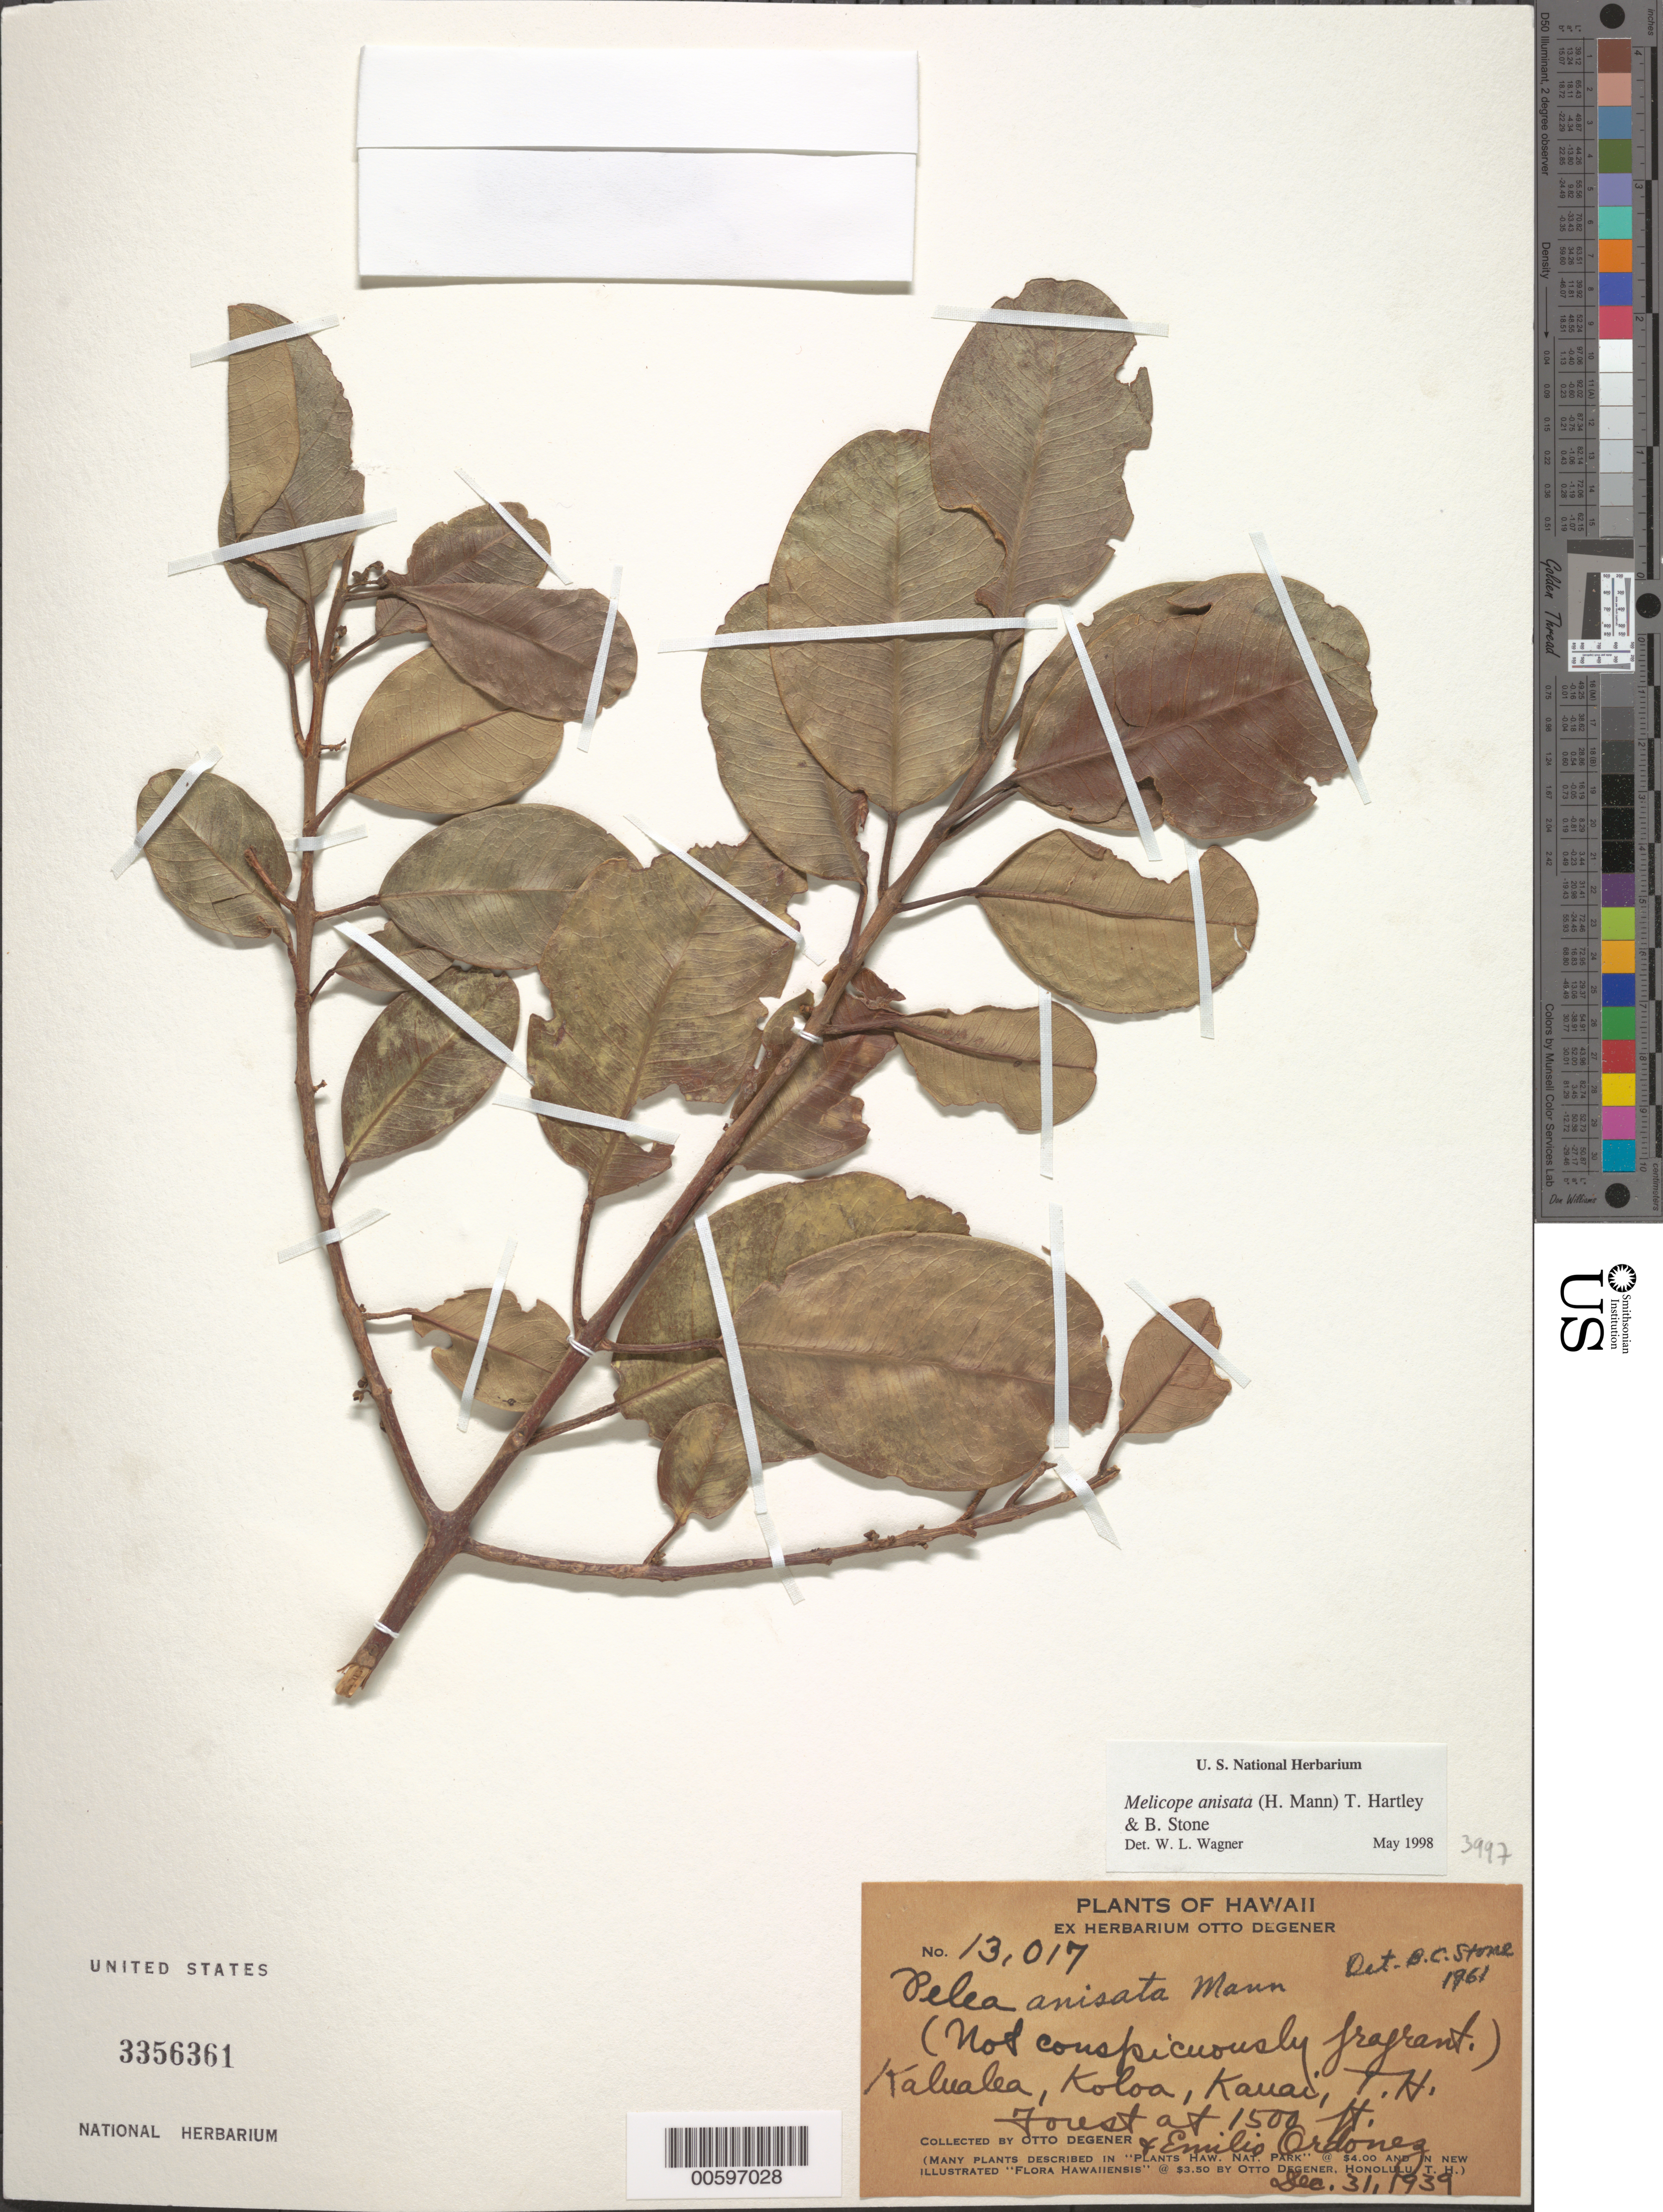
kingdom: Plantae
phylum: Tracheophyta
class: Magnoliopsida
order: Sapindales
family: Rutaceae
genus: Melicope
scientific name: Melicope anisata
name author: (H. Mann) T.G. Hartley & B.C. Stone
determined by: Wagner, W. L., (BOT), Smithsonian Institution - National Museum of Natural History (UNITED STATES)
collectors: O. Degener & E. Ordonez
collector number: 13017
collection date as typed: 31 Dec 1939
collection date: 1939-12-31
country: United States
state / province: Hawaii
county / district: Kauai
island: Kaua'i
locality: Kalualea, Koloa.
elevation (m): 457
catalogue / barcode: US 3356361